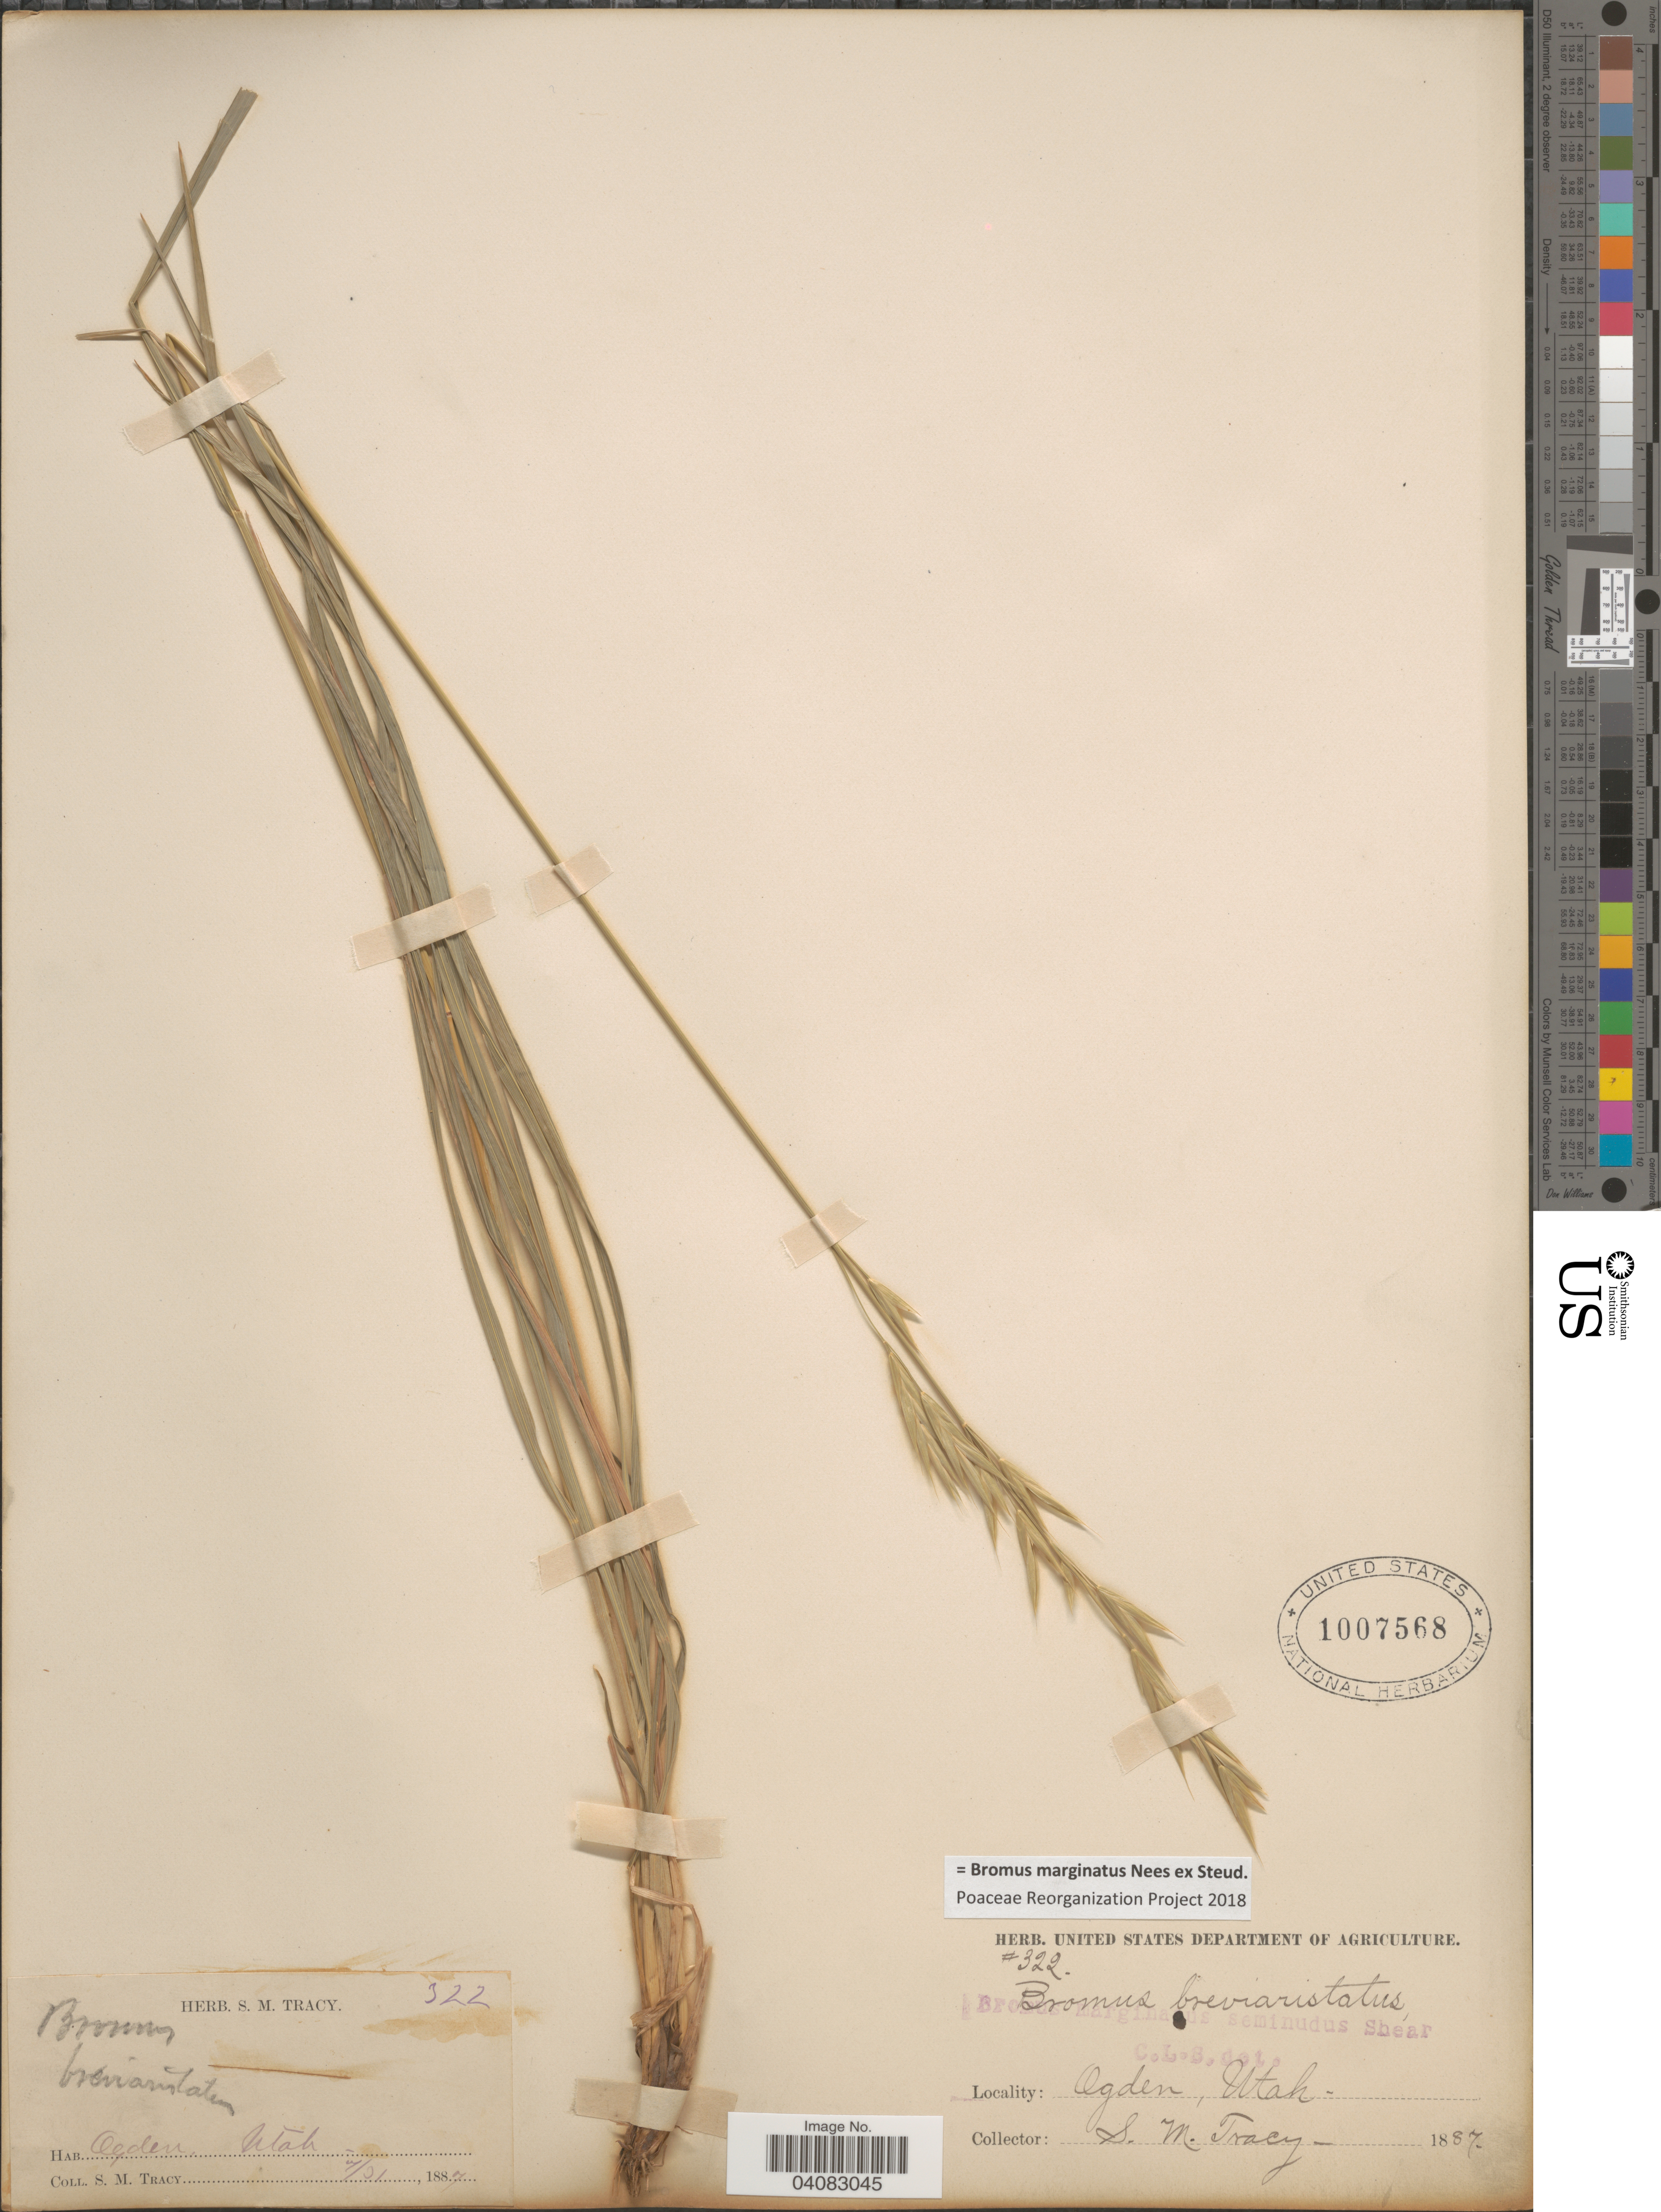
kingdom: Plantae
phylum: Tracheophyta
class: Liliopsida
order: Poales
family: Poaceae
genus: Bromus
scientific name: Bromus marginatus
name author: Nees ex Steud.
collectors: S. M. Tracy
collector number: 322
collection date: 1887-07-31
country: United States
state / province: Utah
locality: Ogden.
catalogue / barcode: US 1007568